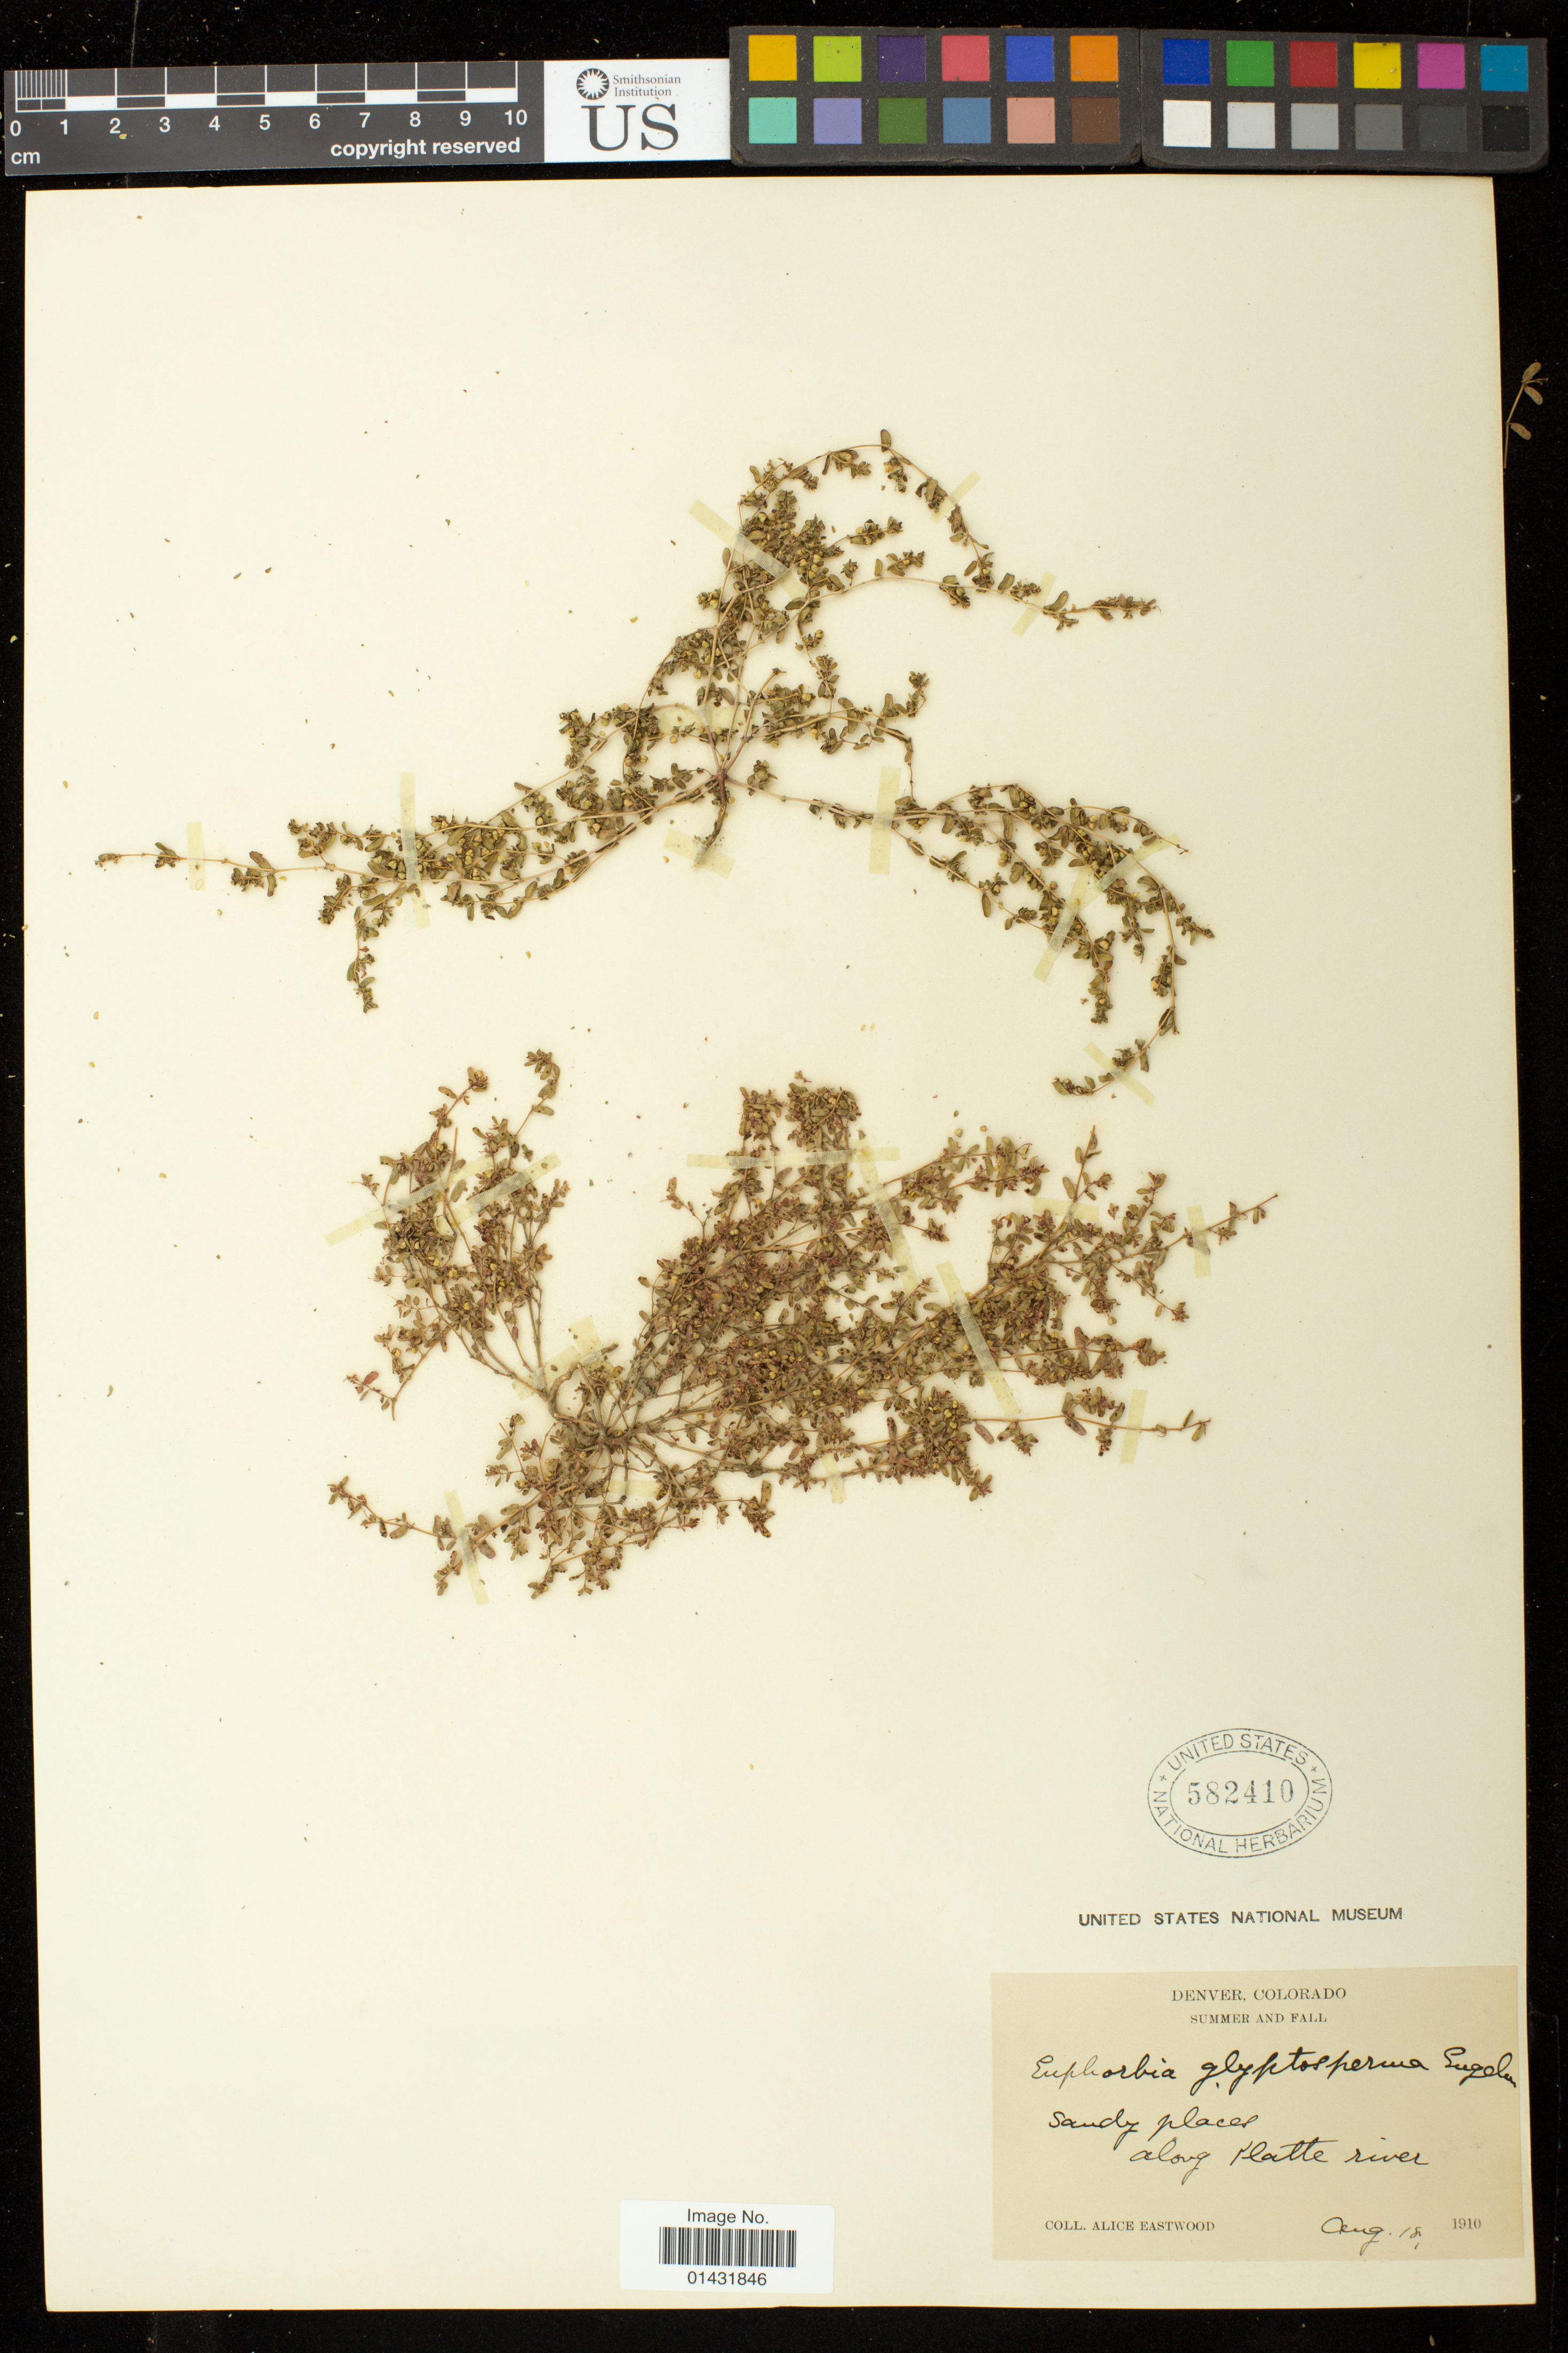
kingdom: Plantae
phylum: Tracheophyta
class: Magnoliopsida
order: Malpighiales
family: Euphorbiaceae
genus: Euphorbia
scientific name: Euphorbia glyptosperma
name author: Engelm.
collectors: A. Eastwood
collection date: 1910-08-18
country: United States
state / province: Colorado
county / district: Denver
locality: Along Platte river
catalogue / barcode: US 582410